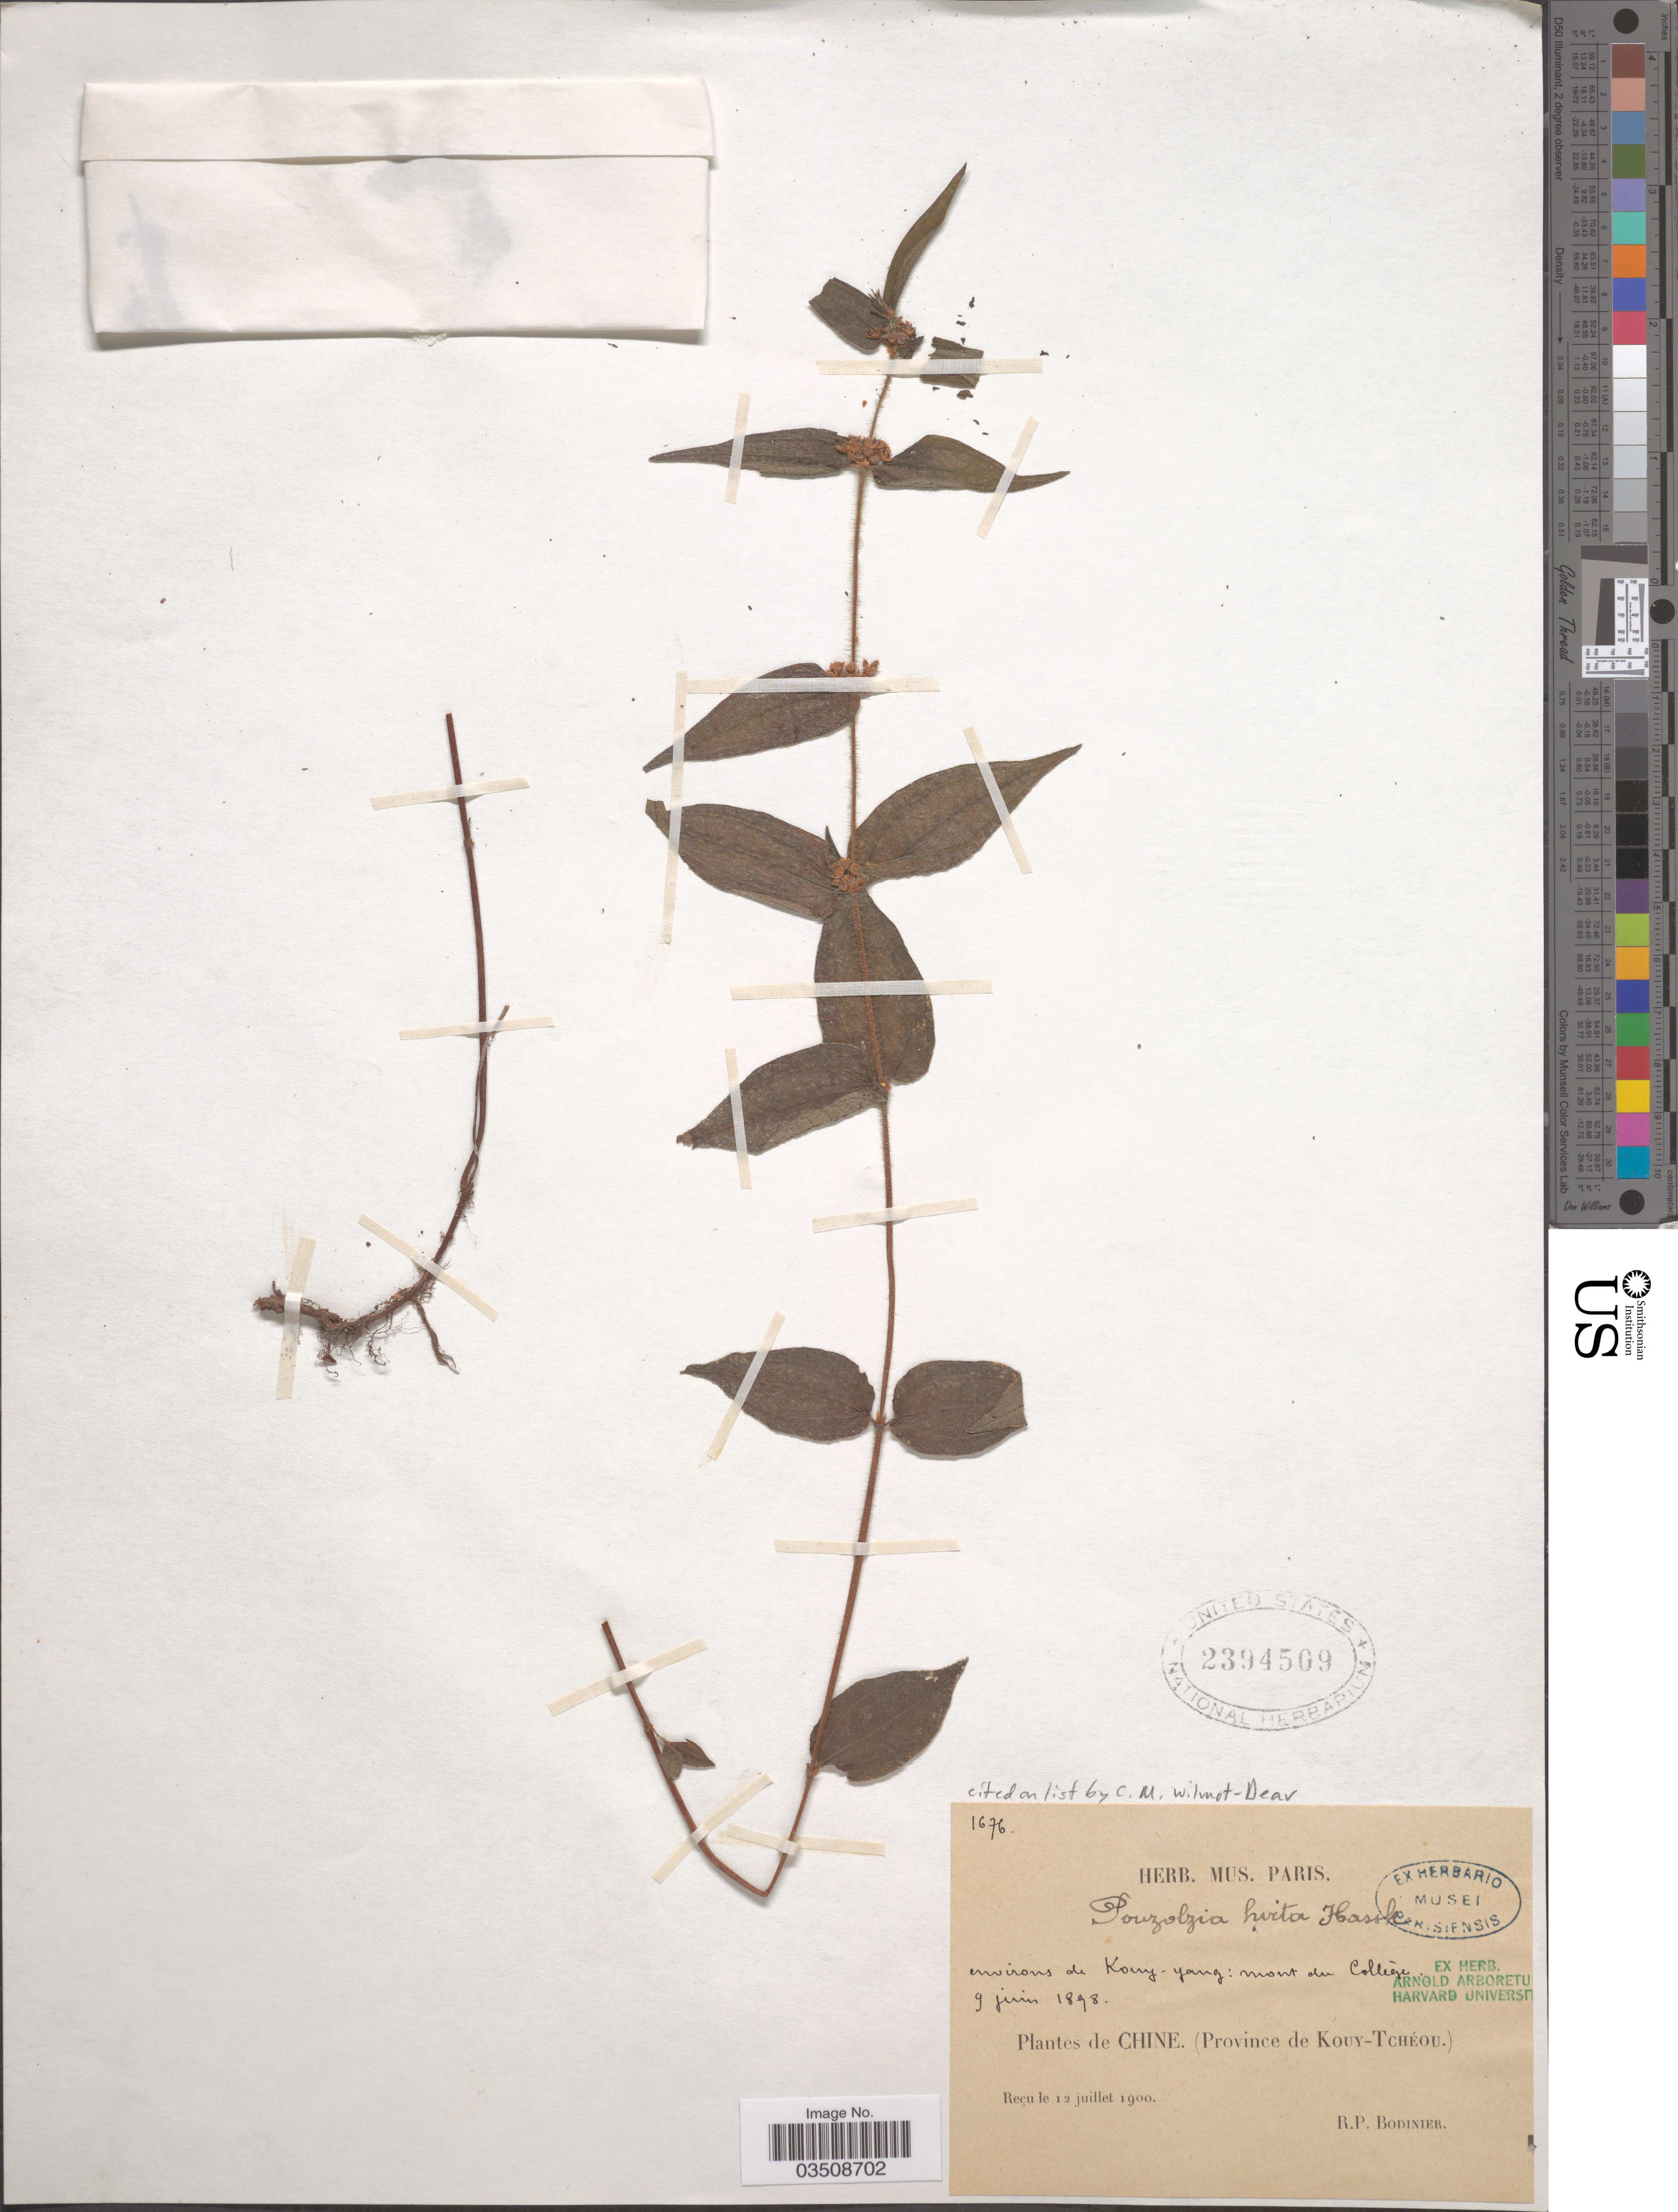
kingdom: Plantae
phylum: Tracheophyta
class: Magnoliopsida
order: Rosales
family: Urticaceae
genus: Gonostegia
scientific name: Gonostegia triandra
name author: (Blume) Miq.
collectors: R. Bodinier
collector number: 1676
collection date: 1898-06-09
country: China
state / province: Guizhou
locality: Environs de Kouy-yang: mont de Collegè. Chine. (Province de Kouy-Tchéou).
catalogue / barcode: US 2394509